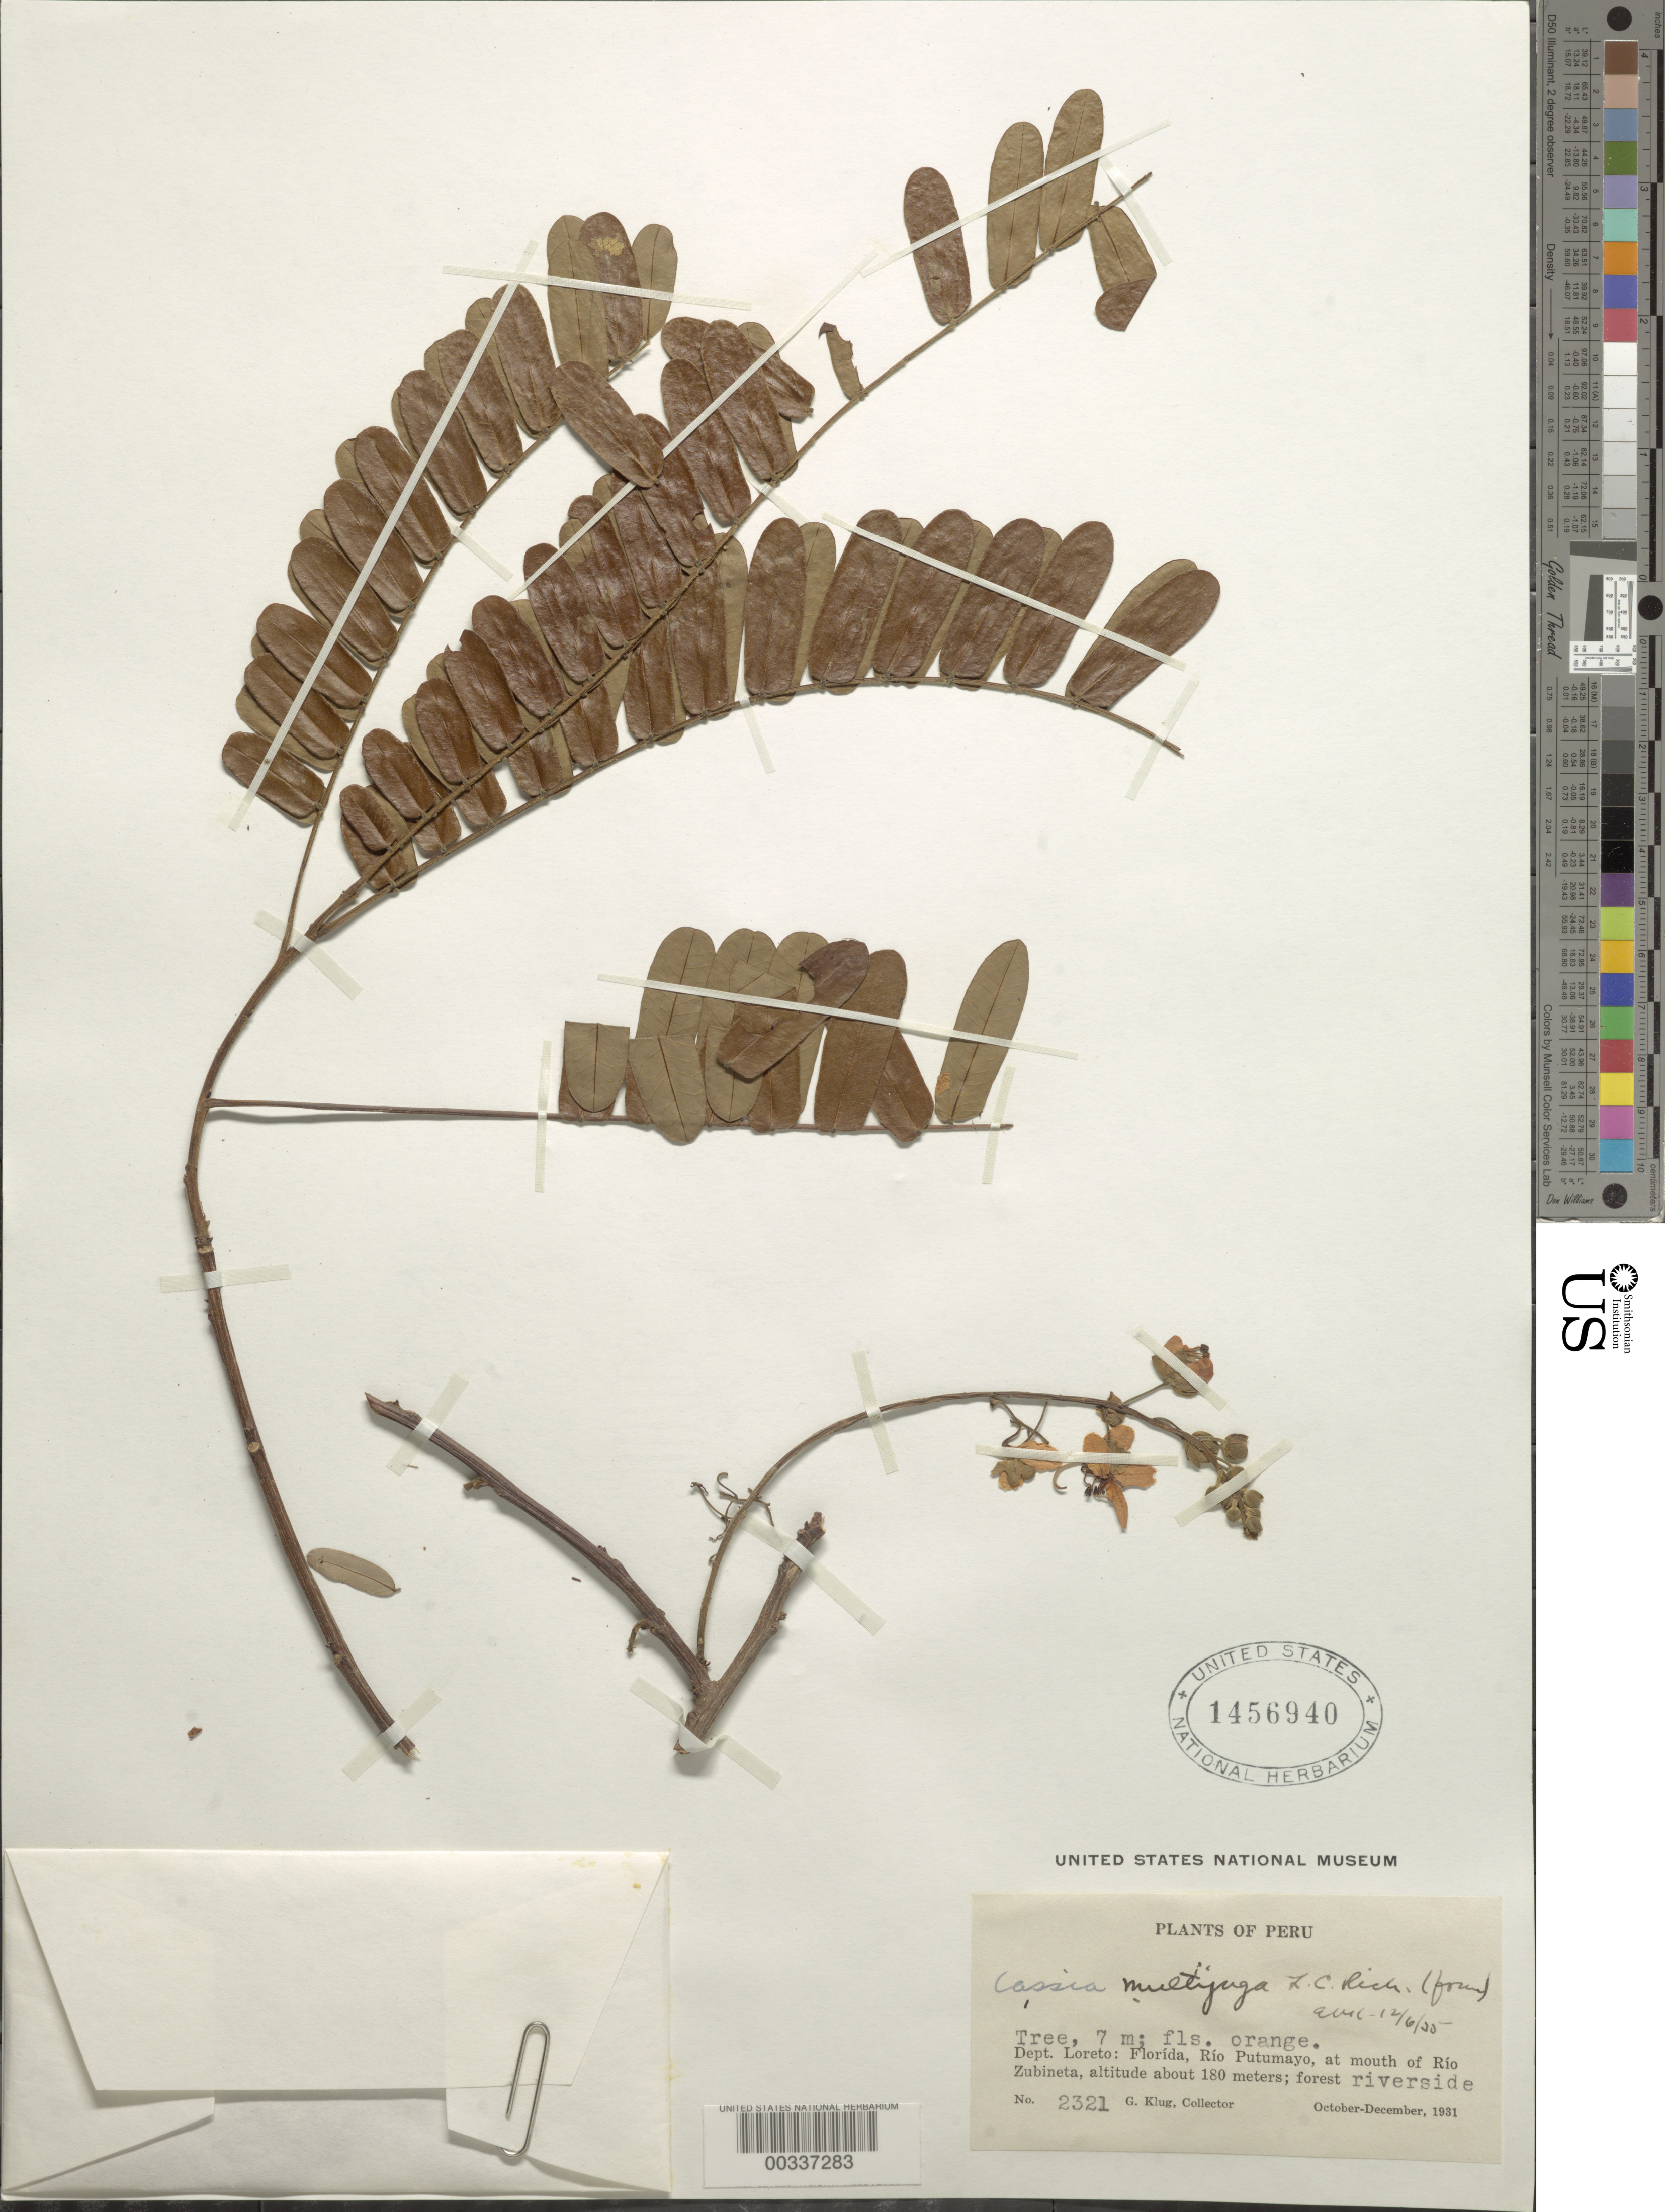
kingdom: Plantae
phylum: Tracheophyta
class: Magnoliopsida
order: Fabales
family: Fabaceae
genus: Senna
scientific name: Senna multijuga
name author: (Rich.) H.S. Irwin & Barneby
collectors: G. Klug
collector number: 2321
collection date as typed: Oct 1931 to -- Dec 1931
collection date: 1931-10/1931-12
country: Peru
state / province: Loreto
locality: Florida, rio putumayo, at mouth of rio zubineta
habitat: Riverside forest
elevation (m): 180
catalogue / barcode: US 1456940